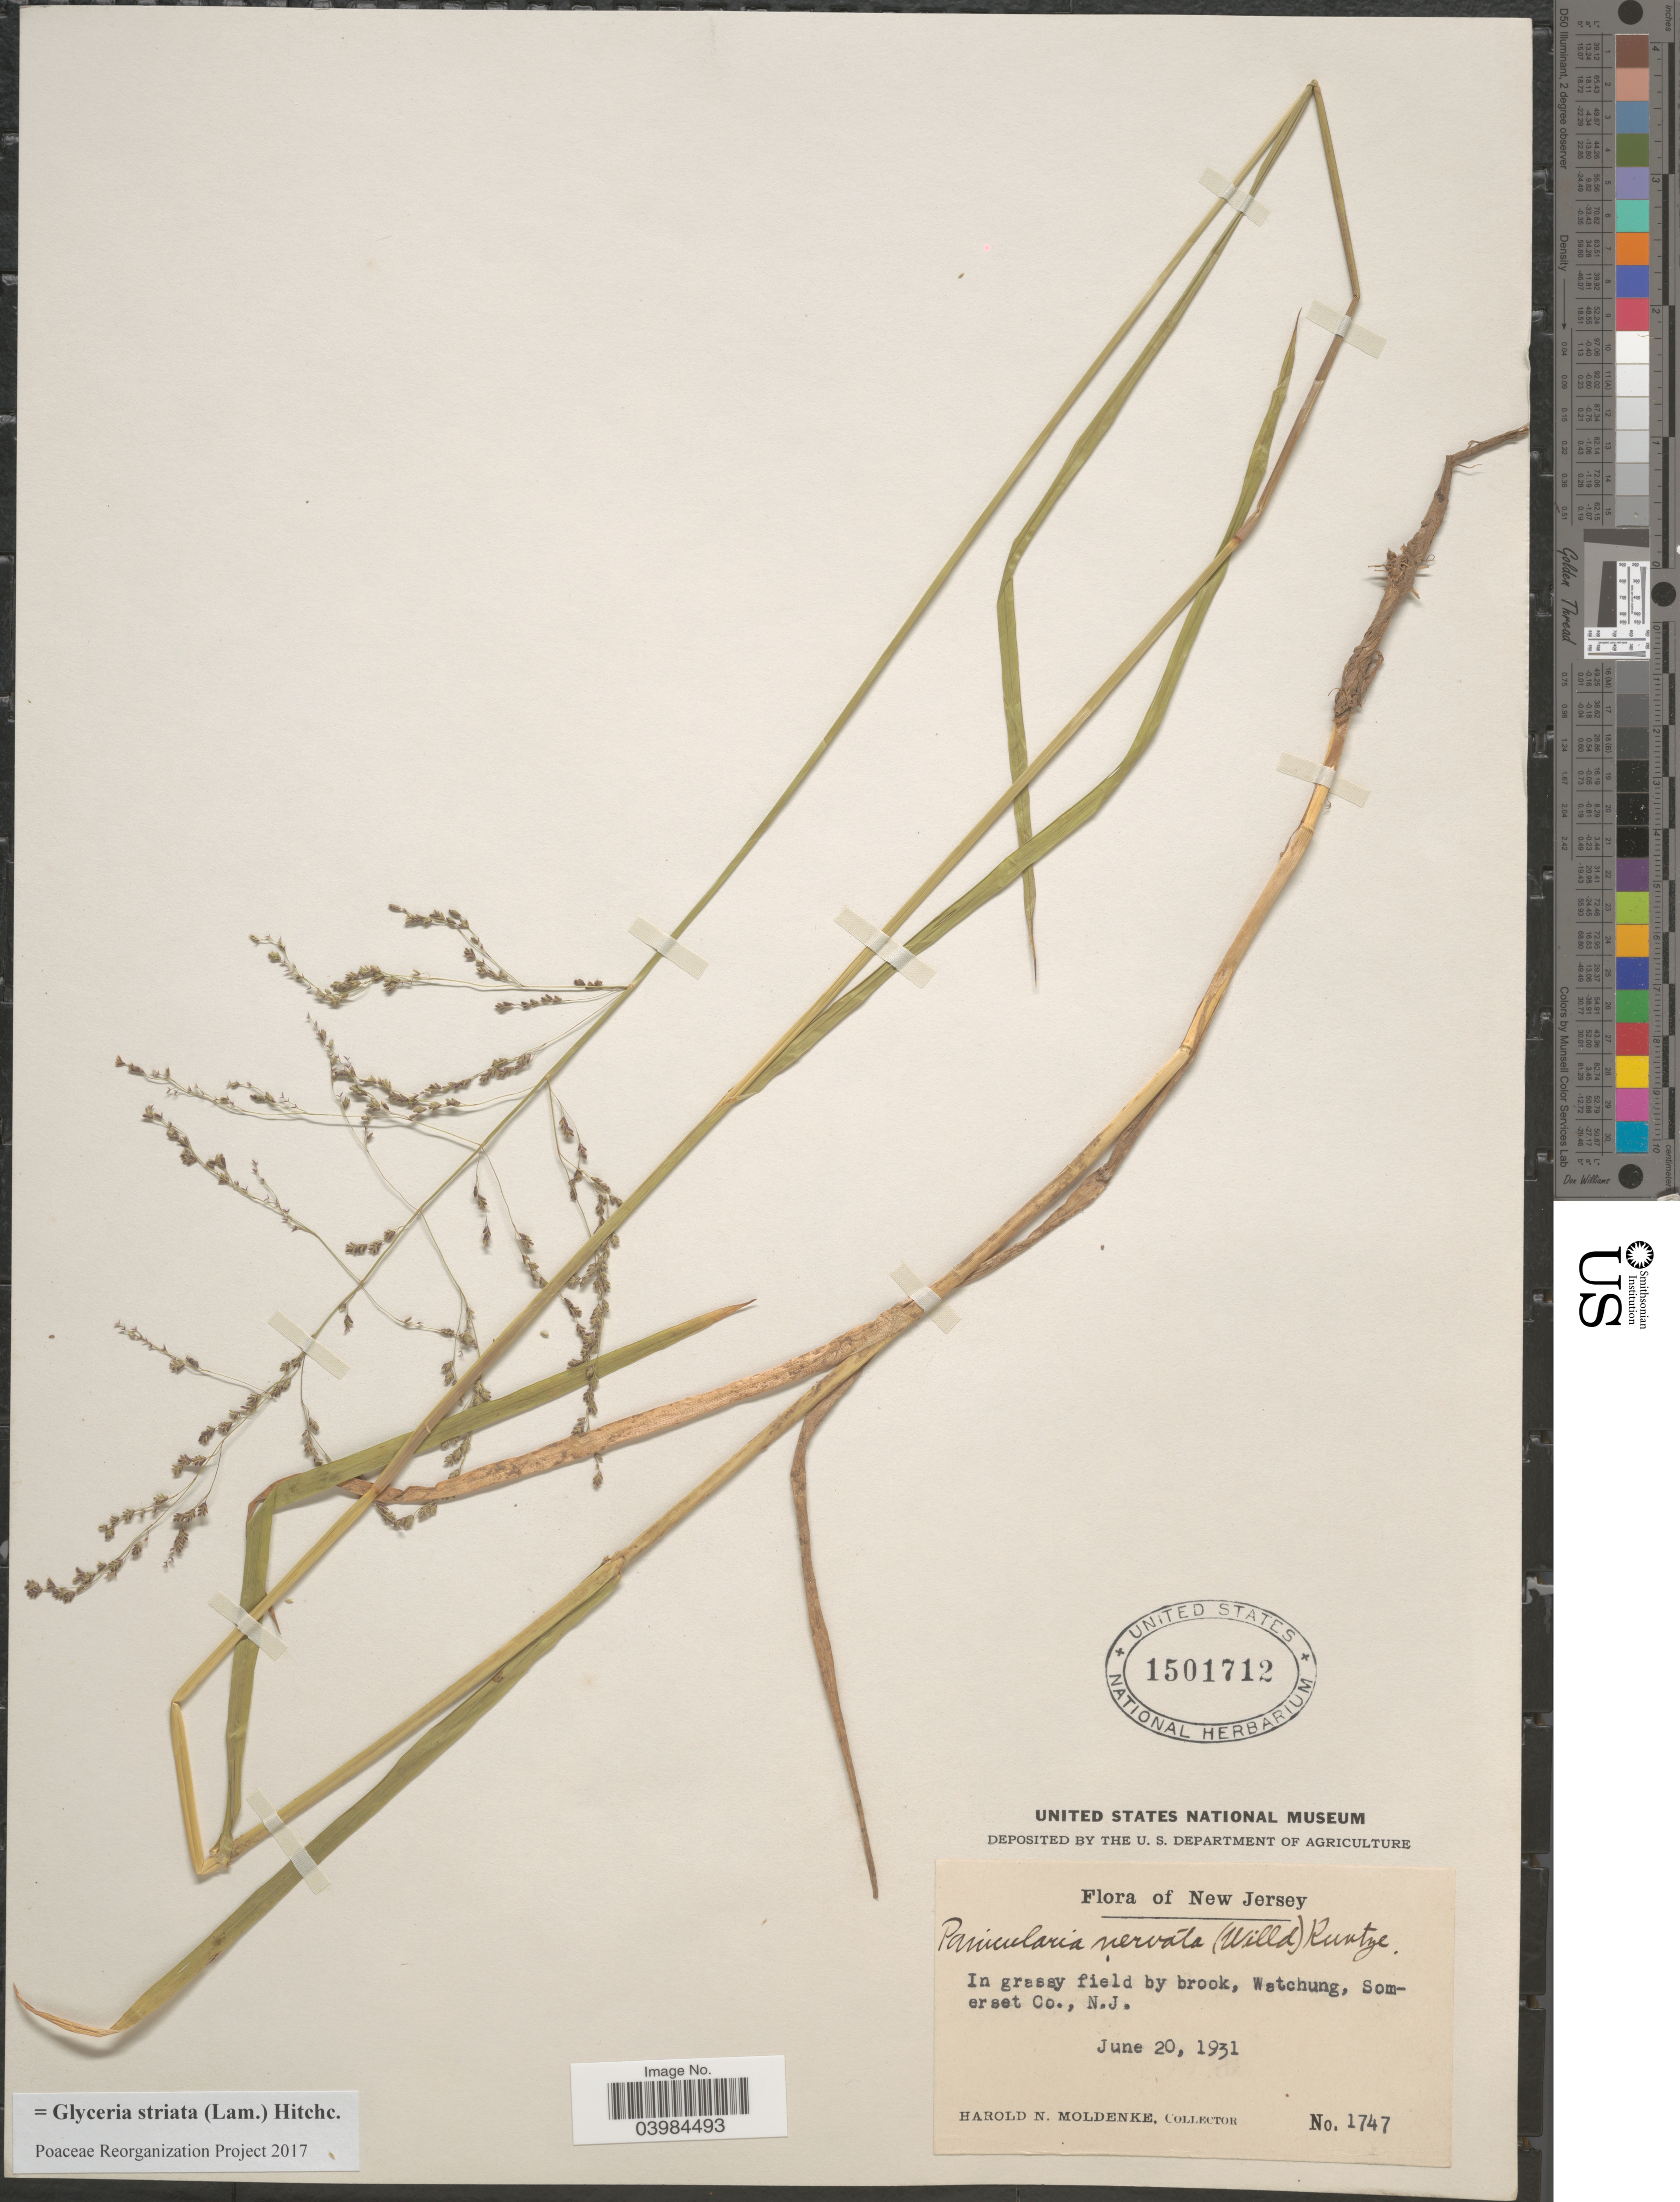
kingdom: Plantae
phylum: Tracheophyta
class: Liliopsida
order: Poales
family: Poaceae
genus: Glyceria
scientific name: Glyceria striata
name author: (Lam.) Hitchc.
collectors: H. N. Moldenke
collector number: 1747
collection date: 1931-06-20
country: United States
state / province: New Jersey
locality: In grassy field by brook, Watchung, Somerset Co.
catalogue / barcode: US 1501712